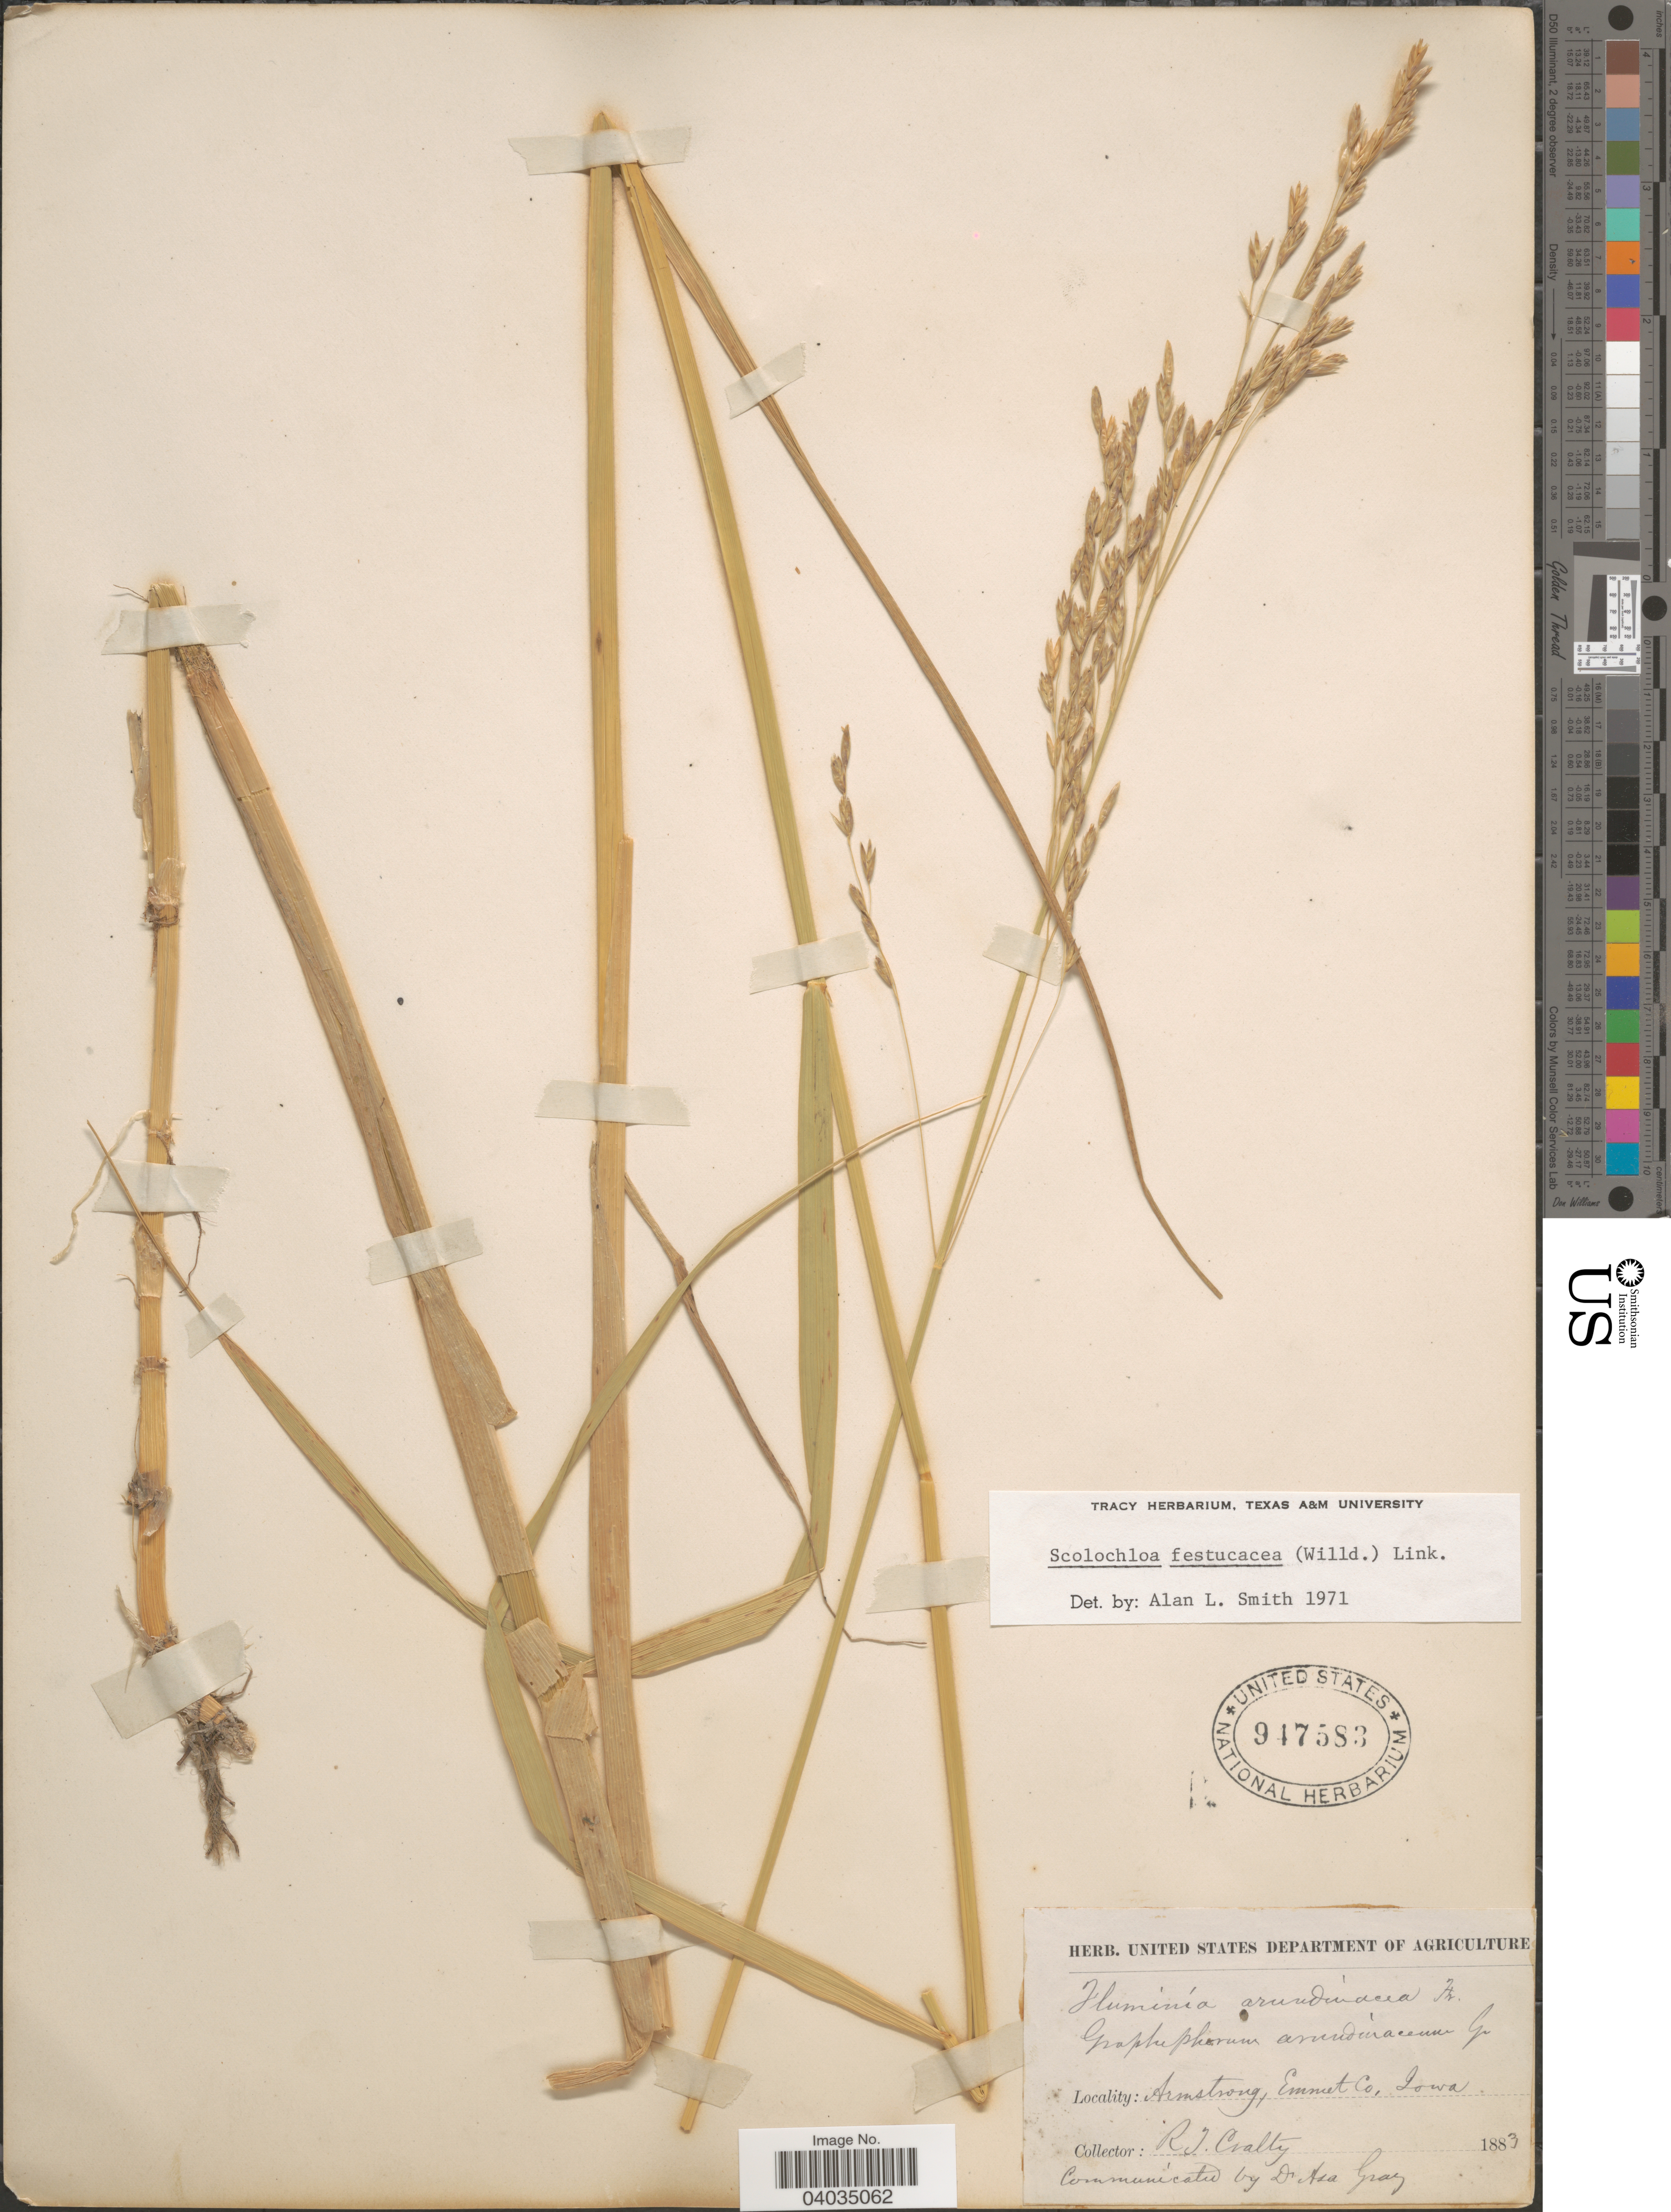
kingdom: Plantae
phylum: Tracheophyta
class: Liliopsida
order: Poales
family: Poaceae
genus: Scolochloa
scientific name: Scolochloa festucacea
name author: (Willd.) Link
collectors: R. Cratty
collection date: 1883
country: United States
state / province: Iowa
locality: Armstrong, Emmet Co.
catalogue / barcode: US 947583